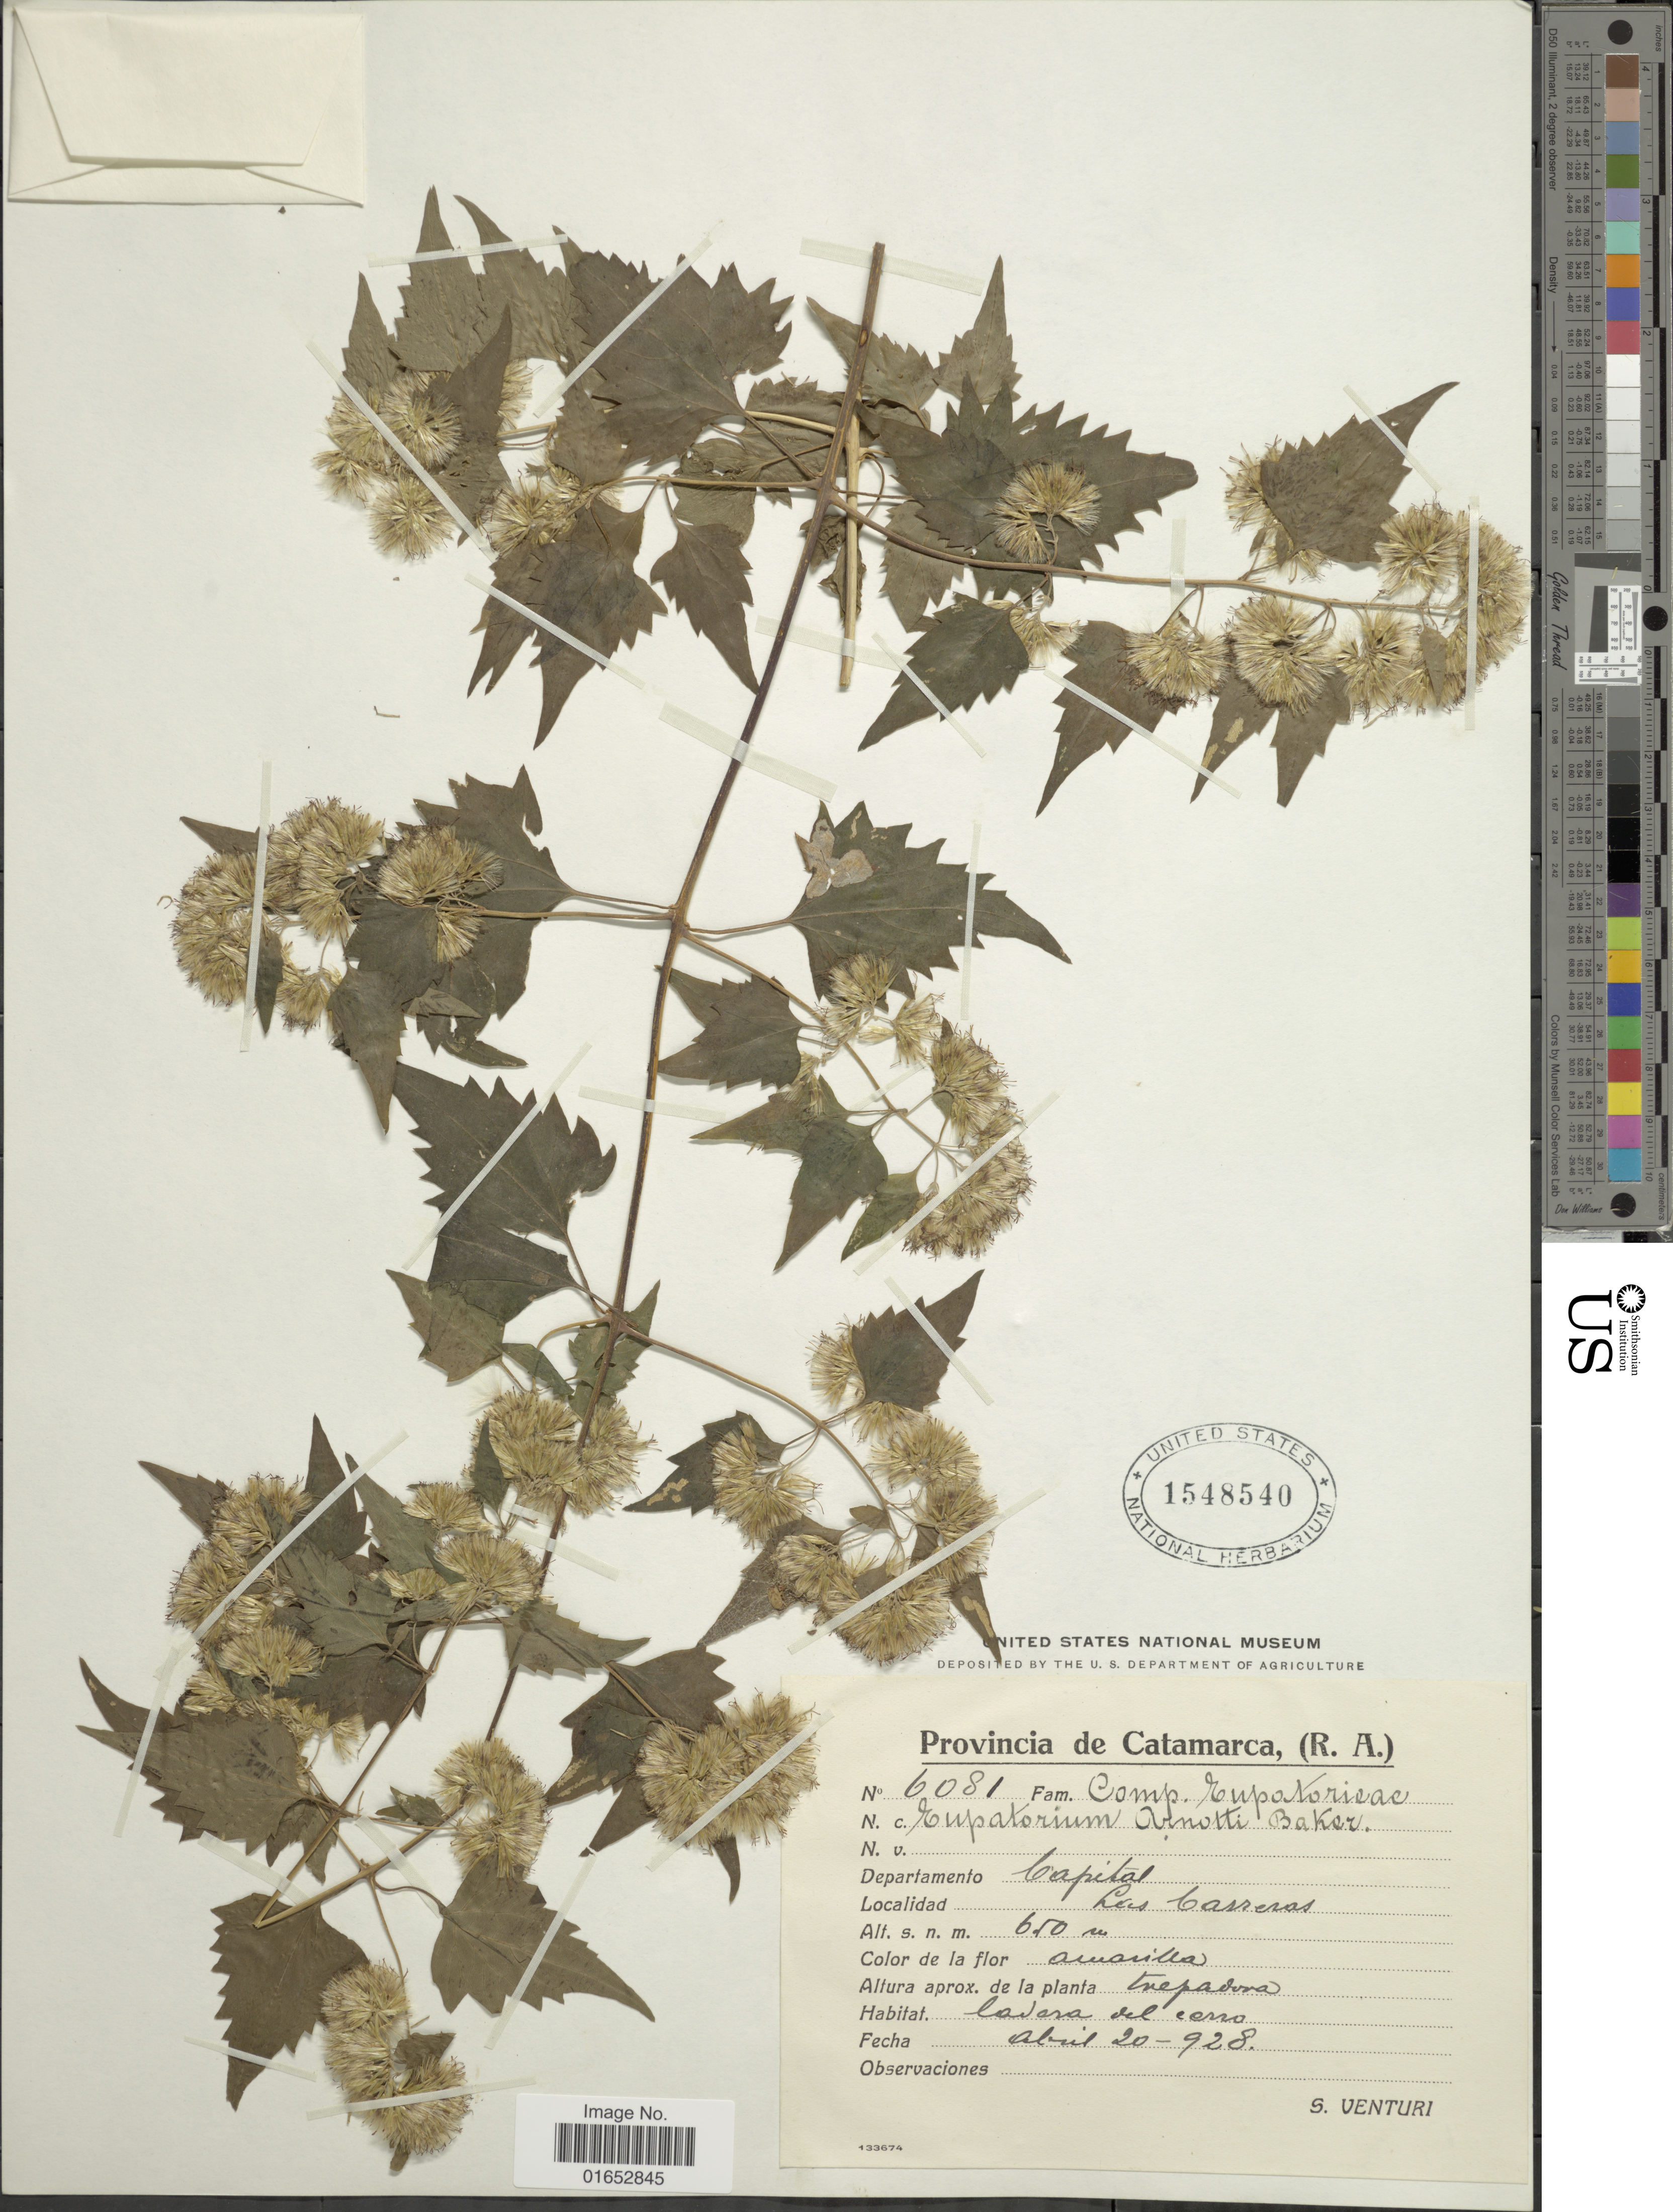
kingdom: Plantae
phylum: Tracheophyta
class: Magnoliopsida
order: Asterales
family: Asteraceae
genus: Austrobrickellia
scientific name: Austrobrickellia arnottii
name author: (Baker) R.M. King & H. Rob.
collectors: S. Venturi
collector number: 6081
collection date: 1928-04-20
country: Argentina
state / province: Catamarca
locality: (R.A.), Departamento Capital, Las Caveras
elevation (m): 650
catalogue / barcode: US 1548540